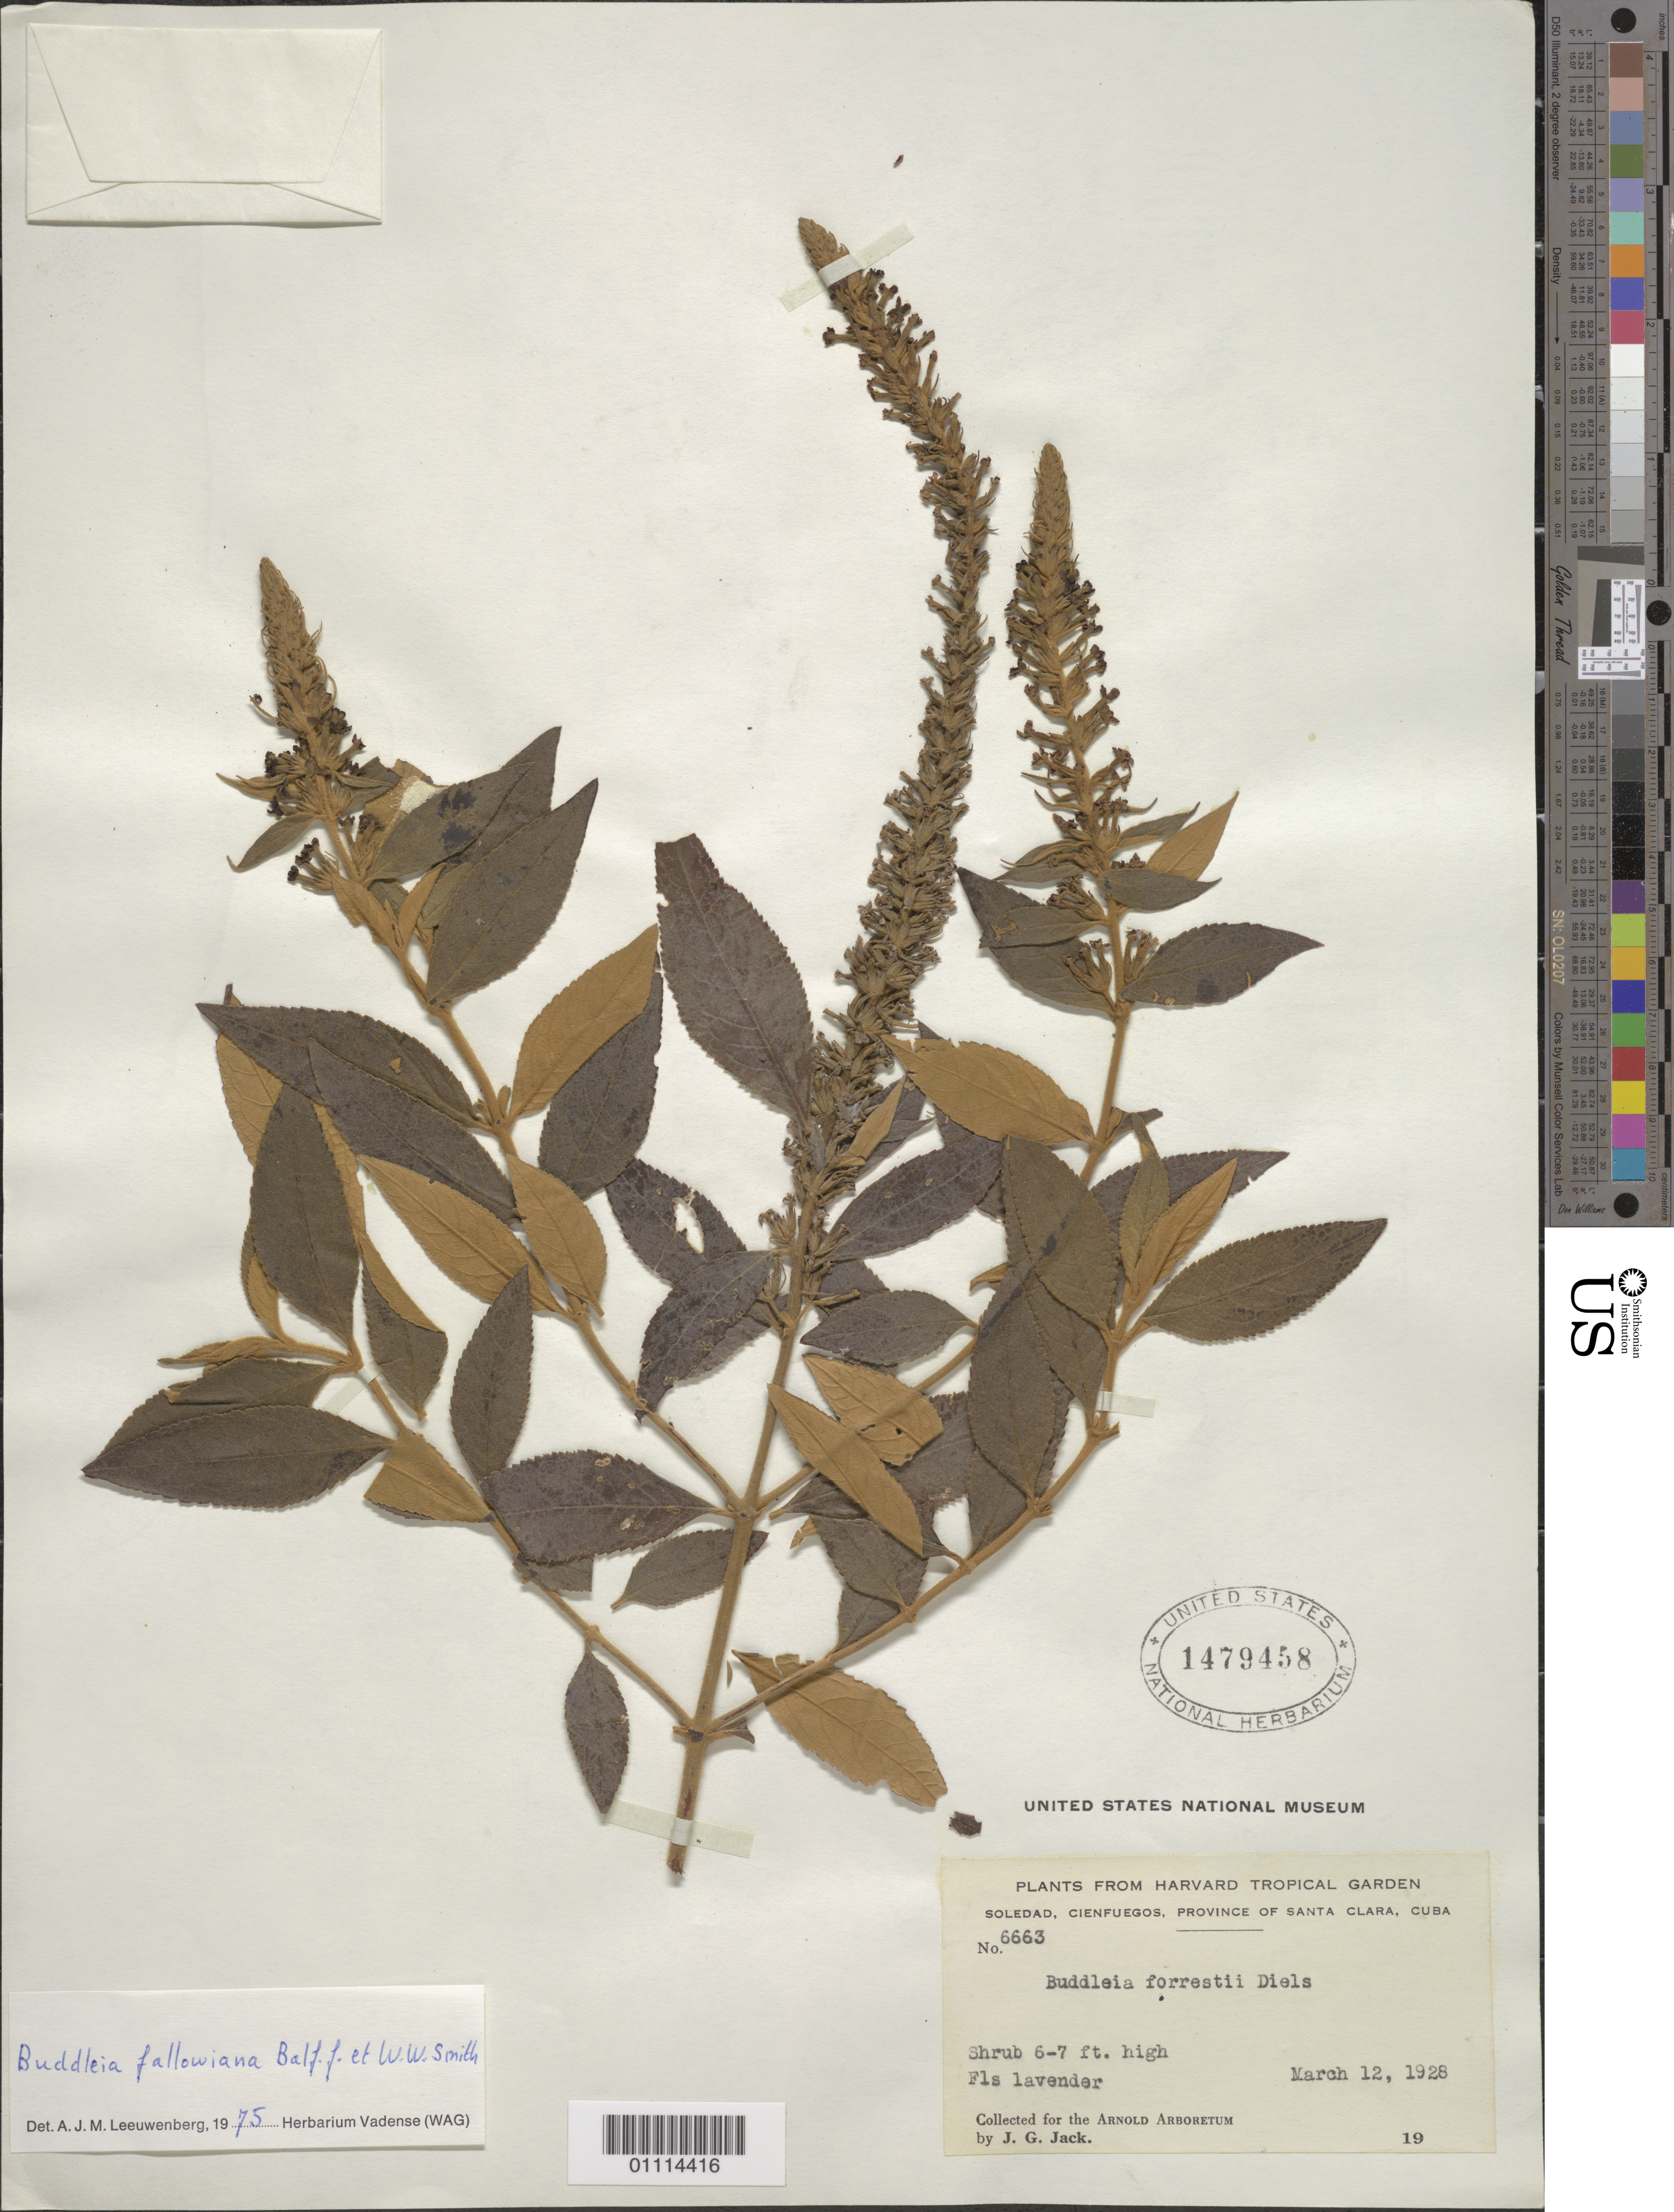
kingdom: Plantae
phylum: Tracheophyta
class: Magnoliopsida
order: Lamiales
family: Scrophulariaceae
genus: Buddleja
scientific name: Buddleja fallowiana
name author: Balf. f. & W.W. Sm.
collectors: J. G. Jack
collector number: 6663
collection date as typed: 12 Mar 1928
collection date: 1928-03-12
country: Cuba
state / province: Cienfuegos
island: Cuba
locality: Soledad, Cienfuegos, Province of Santa Clara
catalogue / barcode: US 1479458